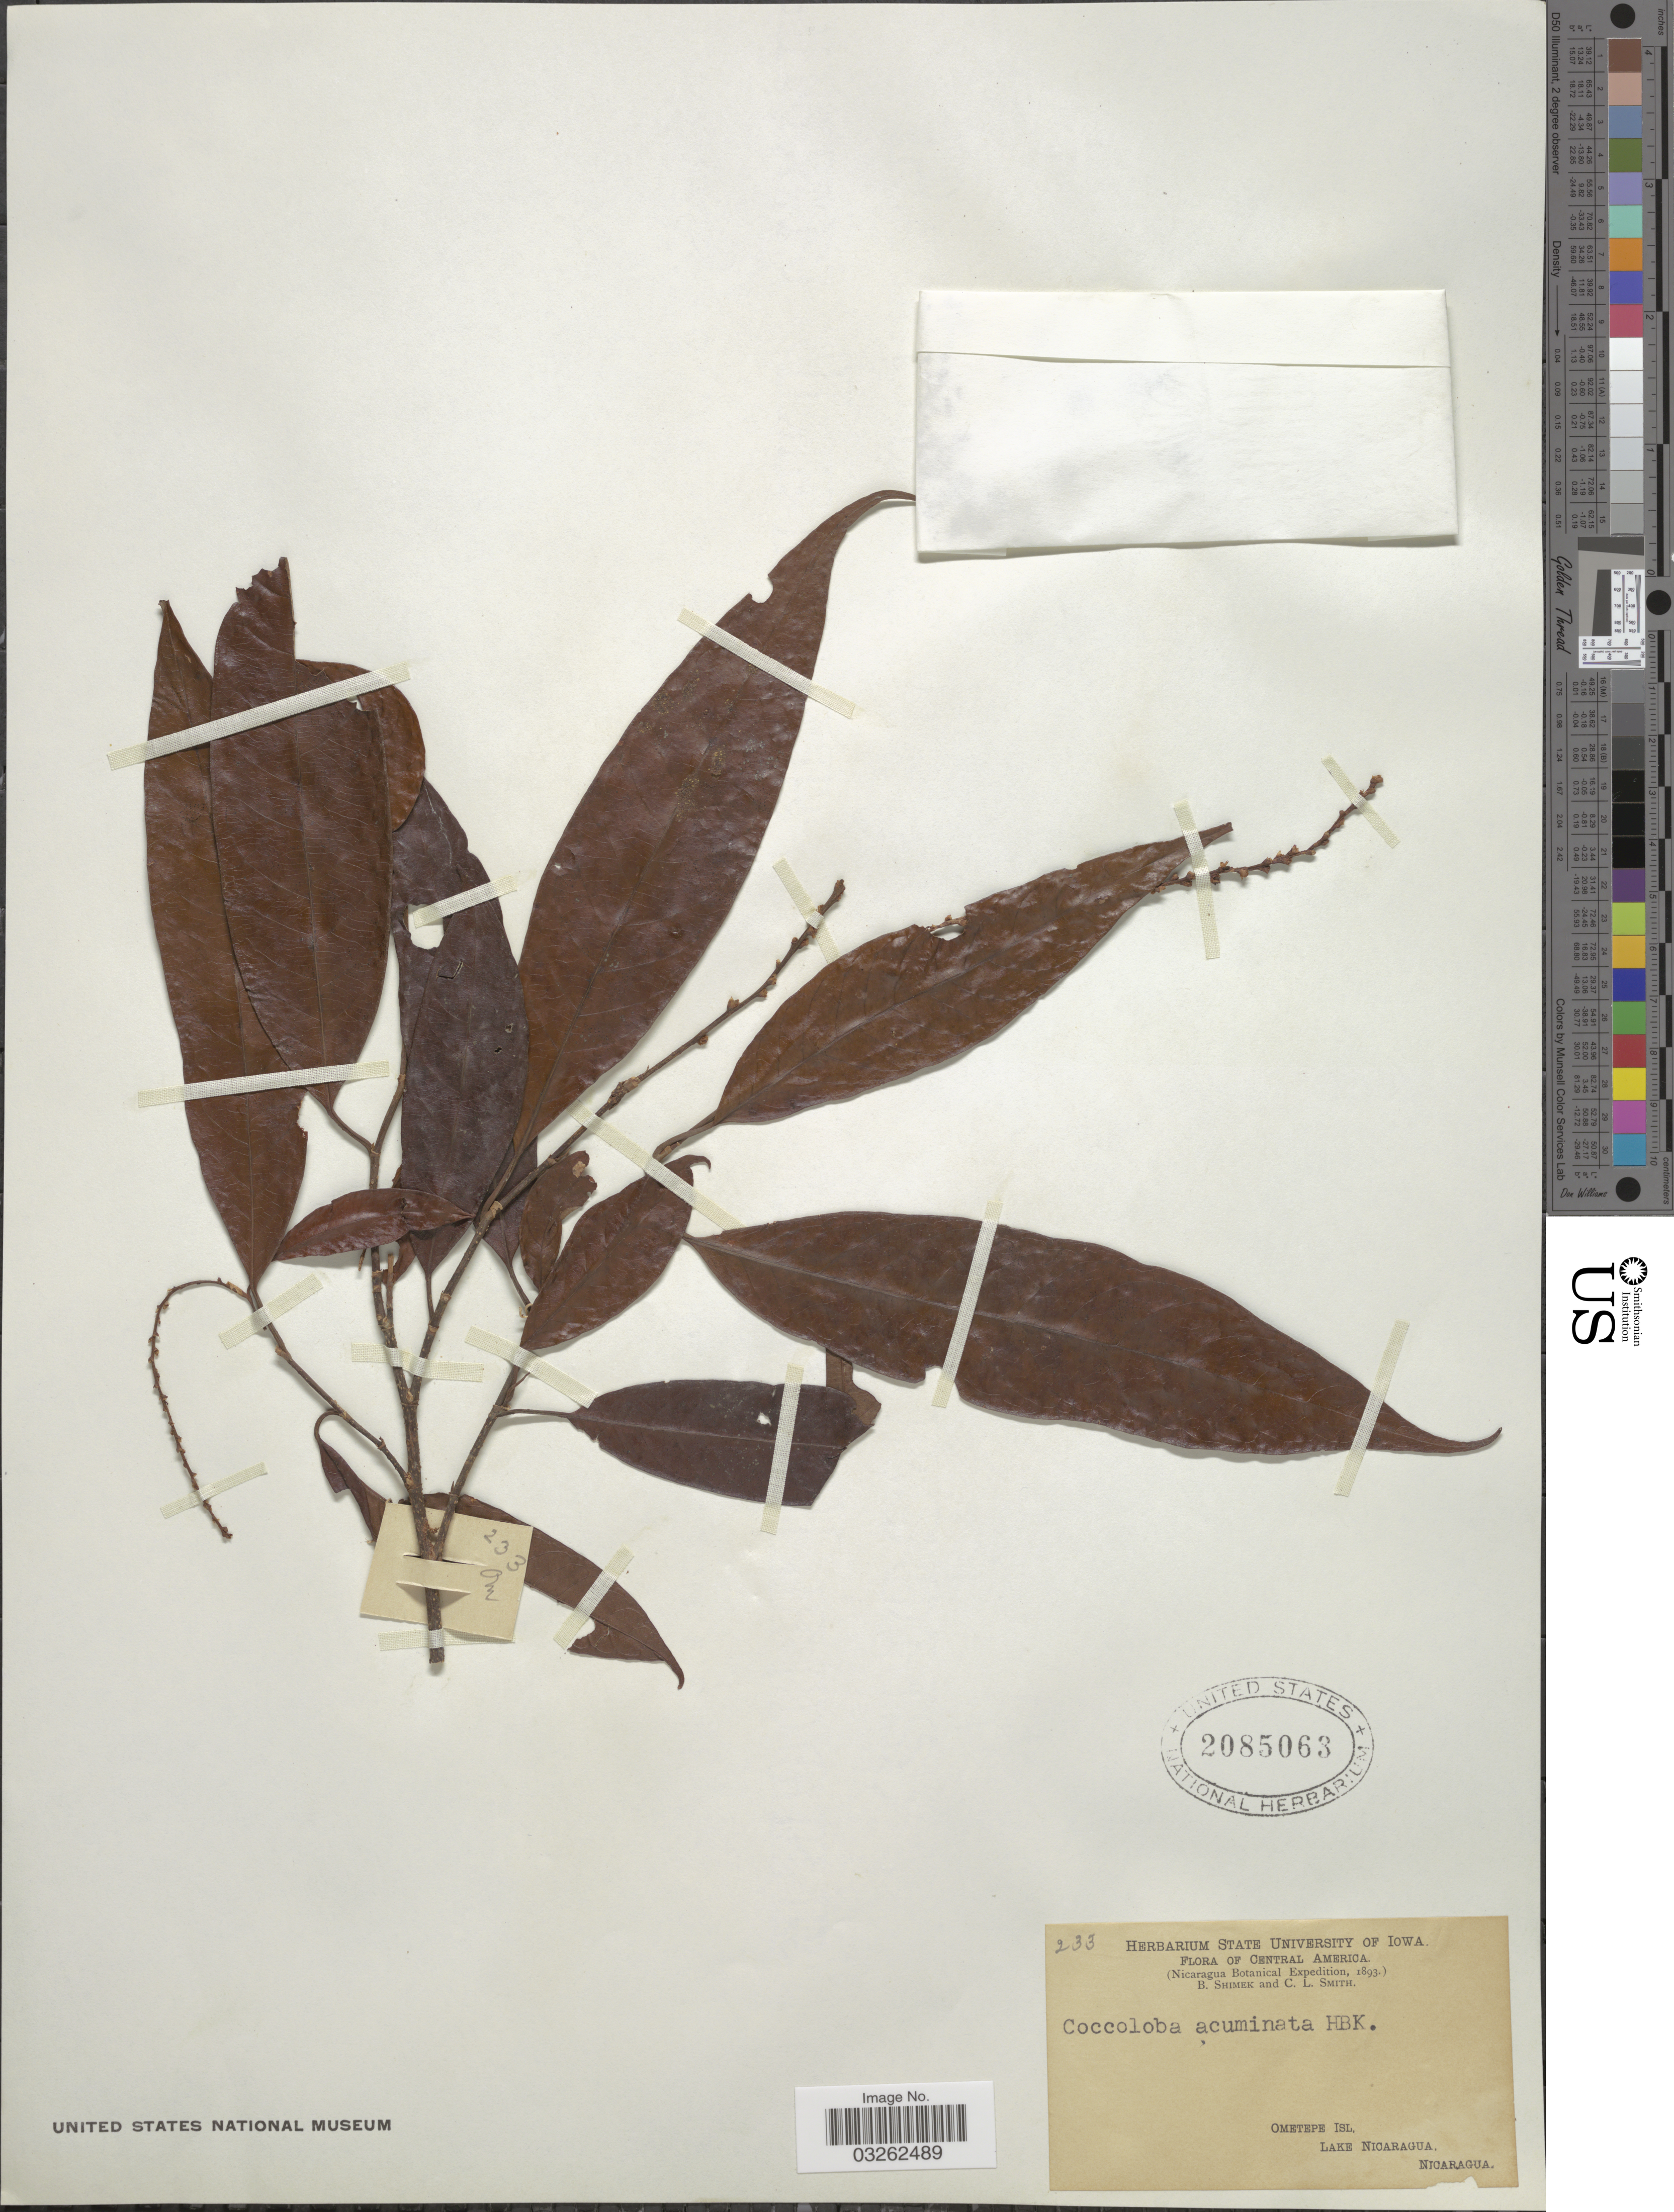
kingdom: Plantae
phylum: Tracheophyta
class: Magnoliopsida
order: Caryophyllales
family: Polygonaceae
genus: Coccoloba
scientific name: Coccoloba acuminata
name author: Kunth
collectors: B. Shimek & C. L. Smith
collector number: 233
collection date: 1893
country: Nicaragua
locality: Ometepe Isl. Lake Nicaragua.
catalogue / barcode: US 2085063